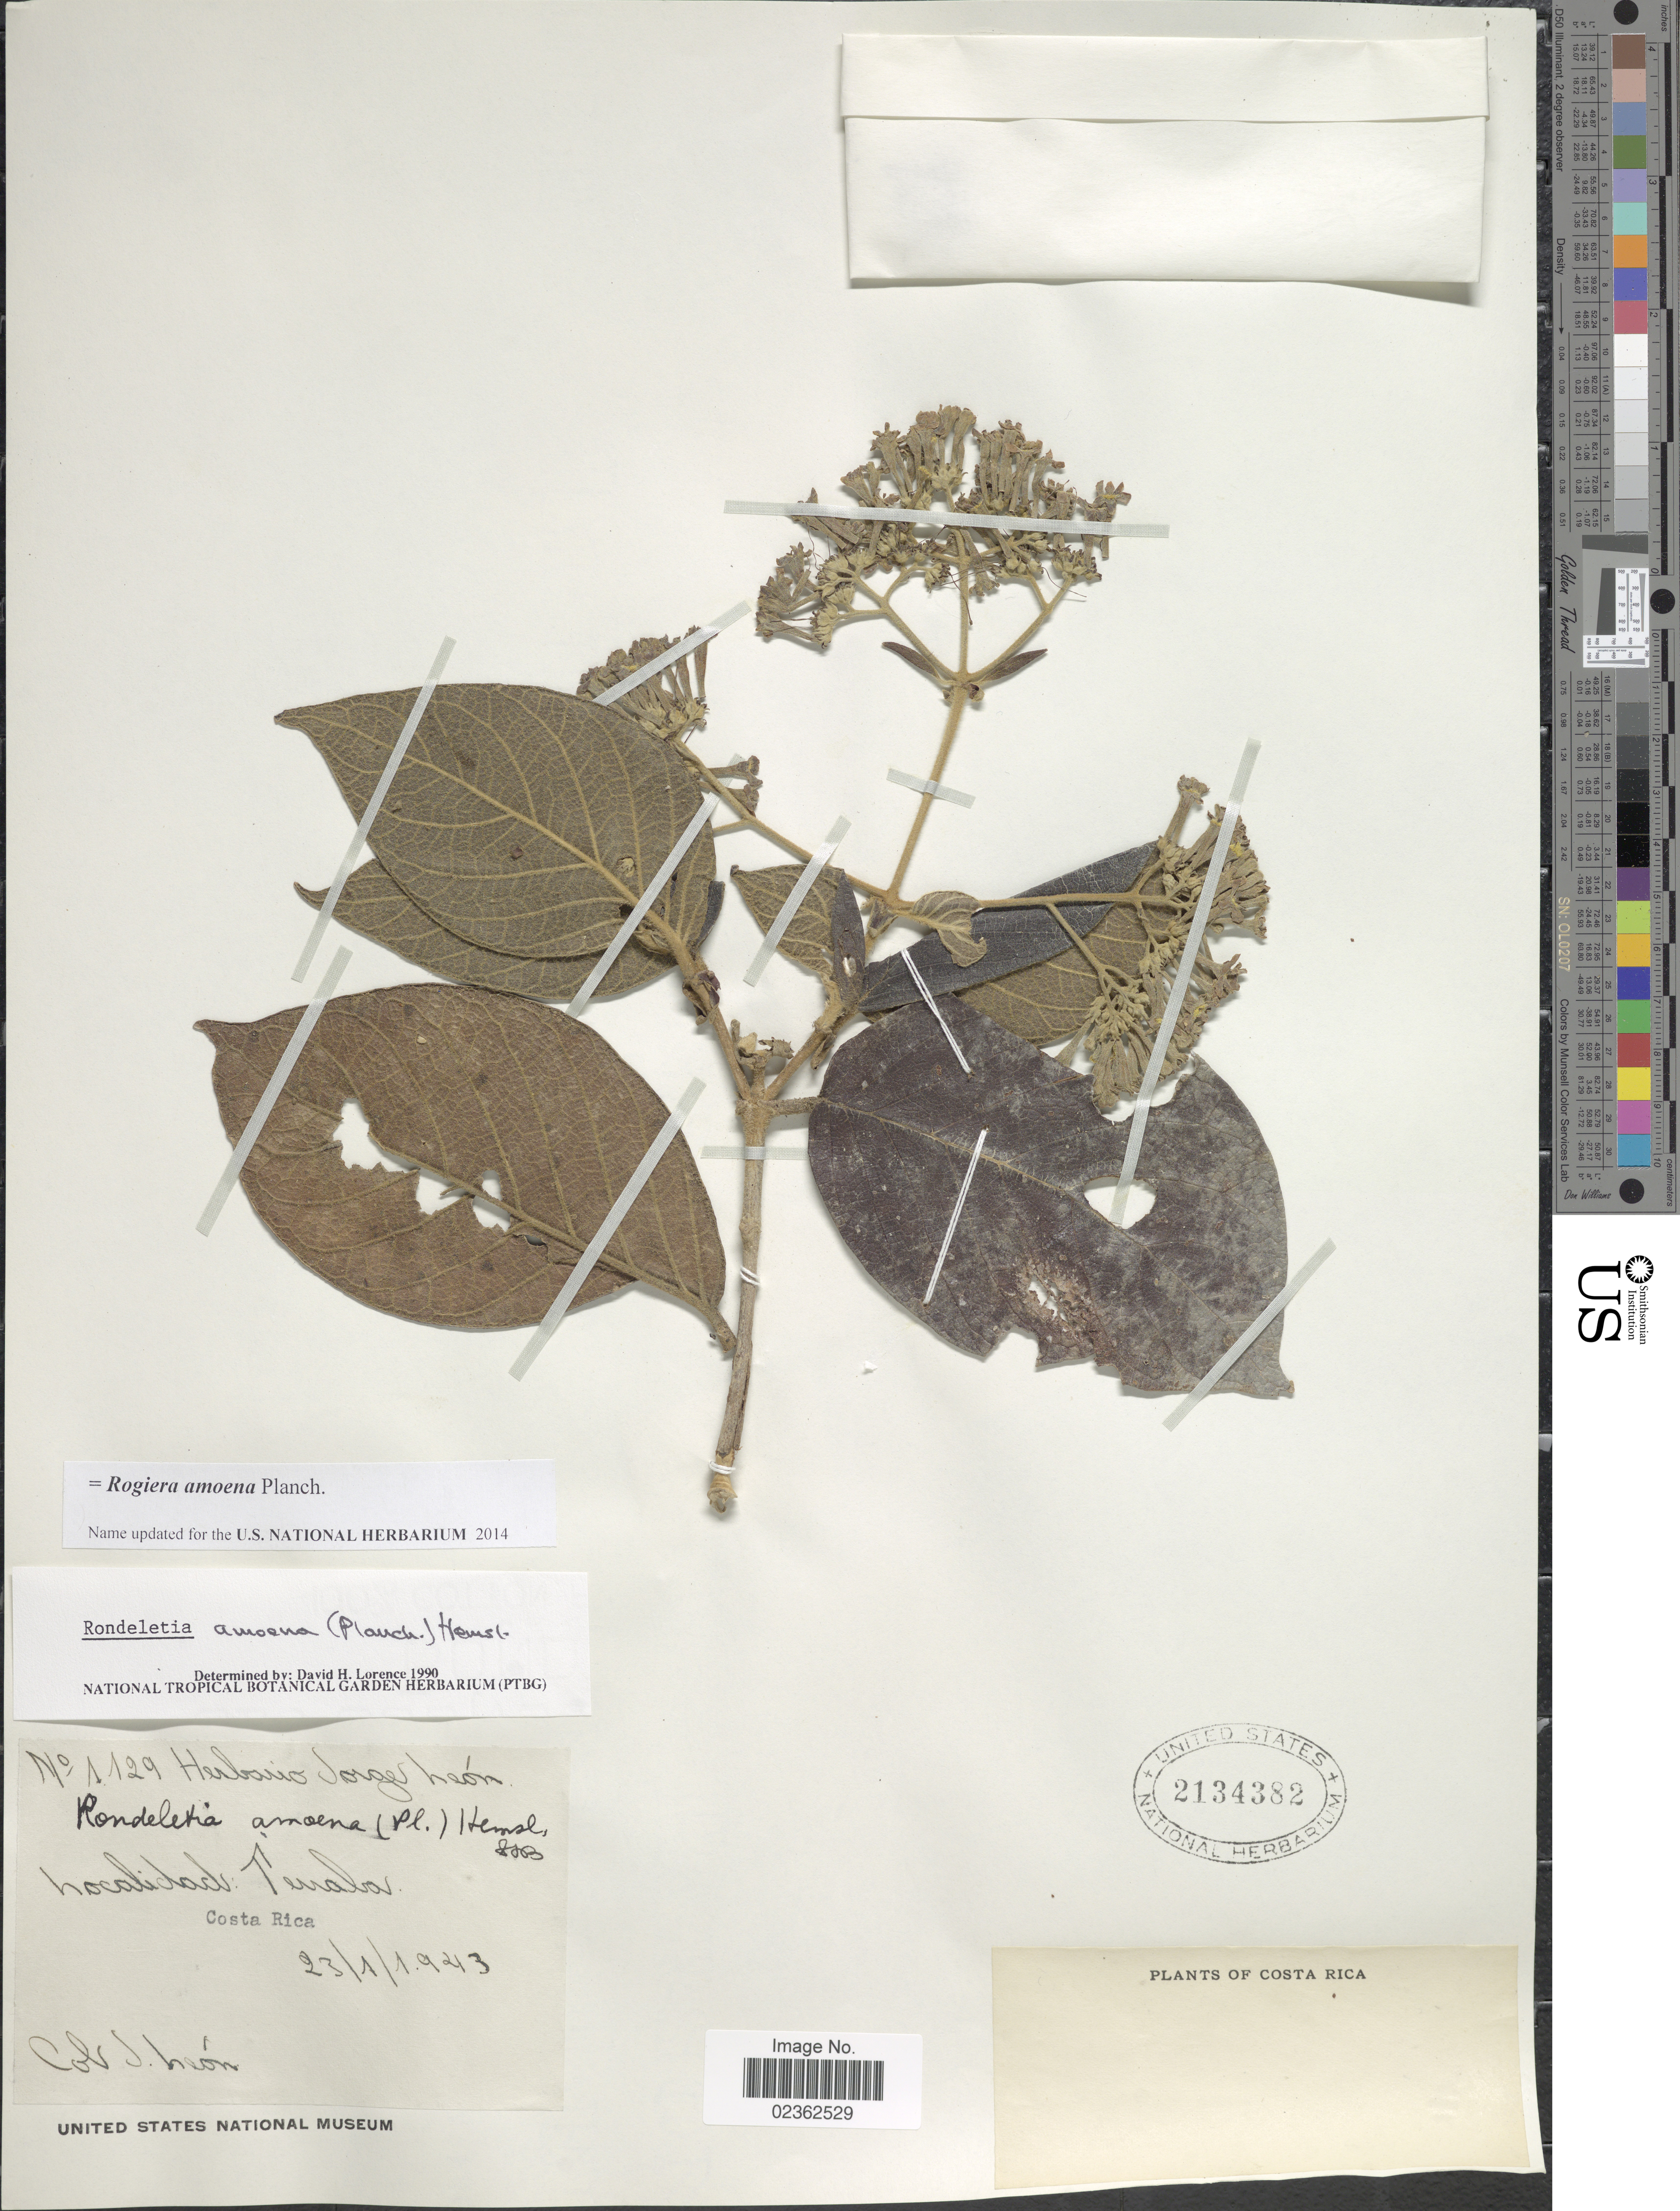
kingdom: Plantae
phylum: Tracheophyta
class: Magnoliopsida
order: Gentianales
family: Rubiaceae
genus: Rogiera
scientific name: Rogiera amoena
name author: Planch.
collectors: S. León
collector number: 1129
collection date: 1943-01-23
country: Costa Rica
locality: Tenala.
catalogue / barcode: US 2134382